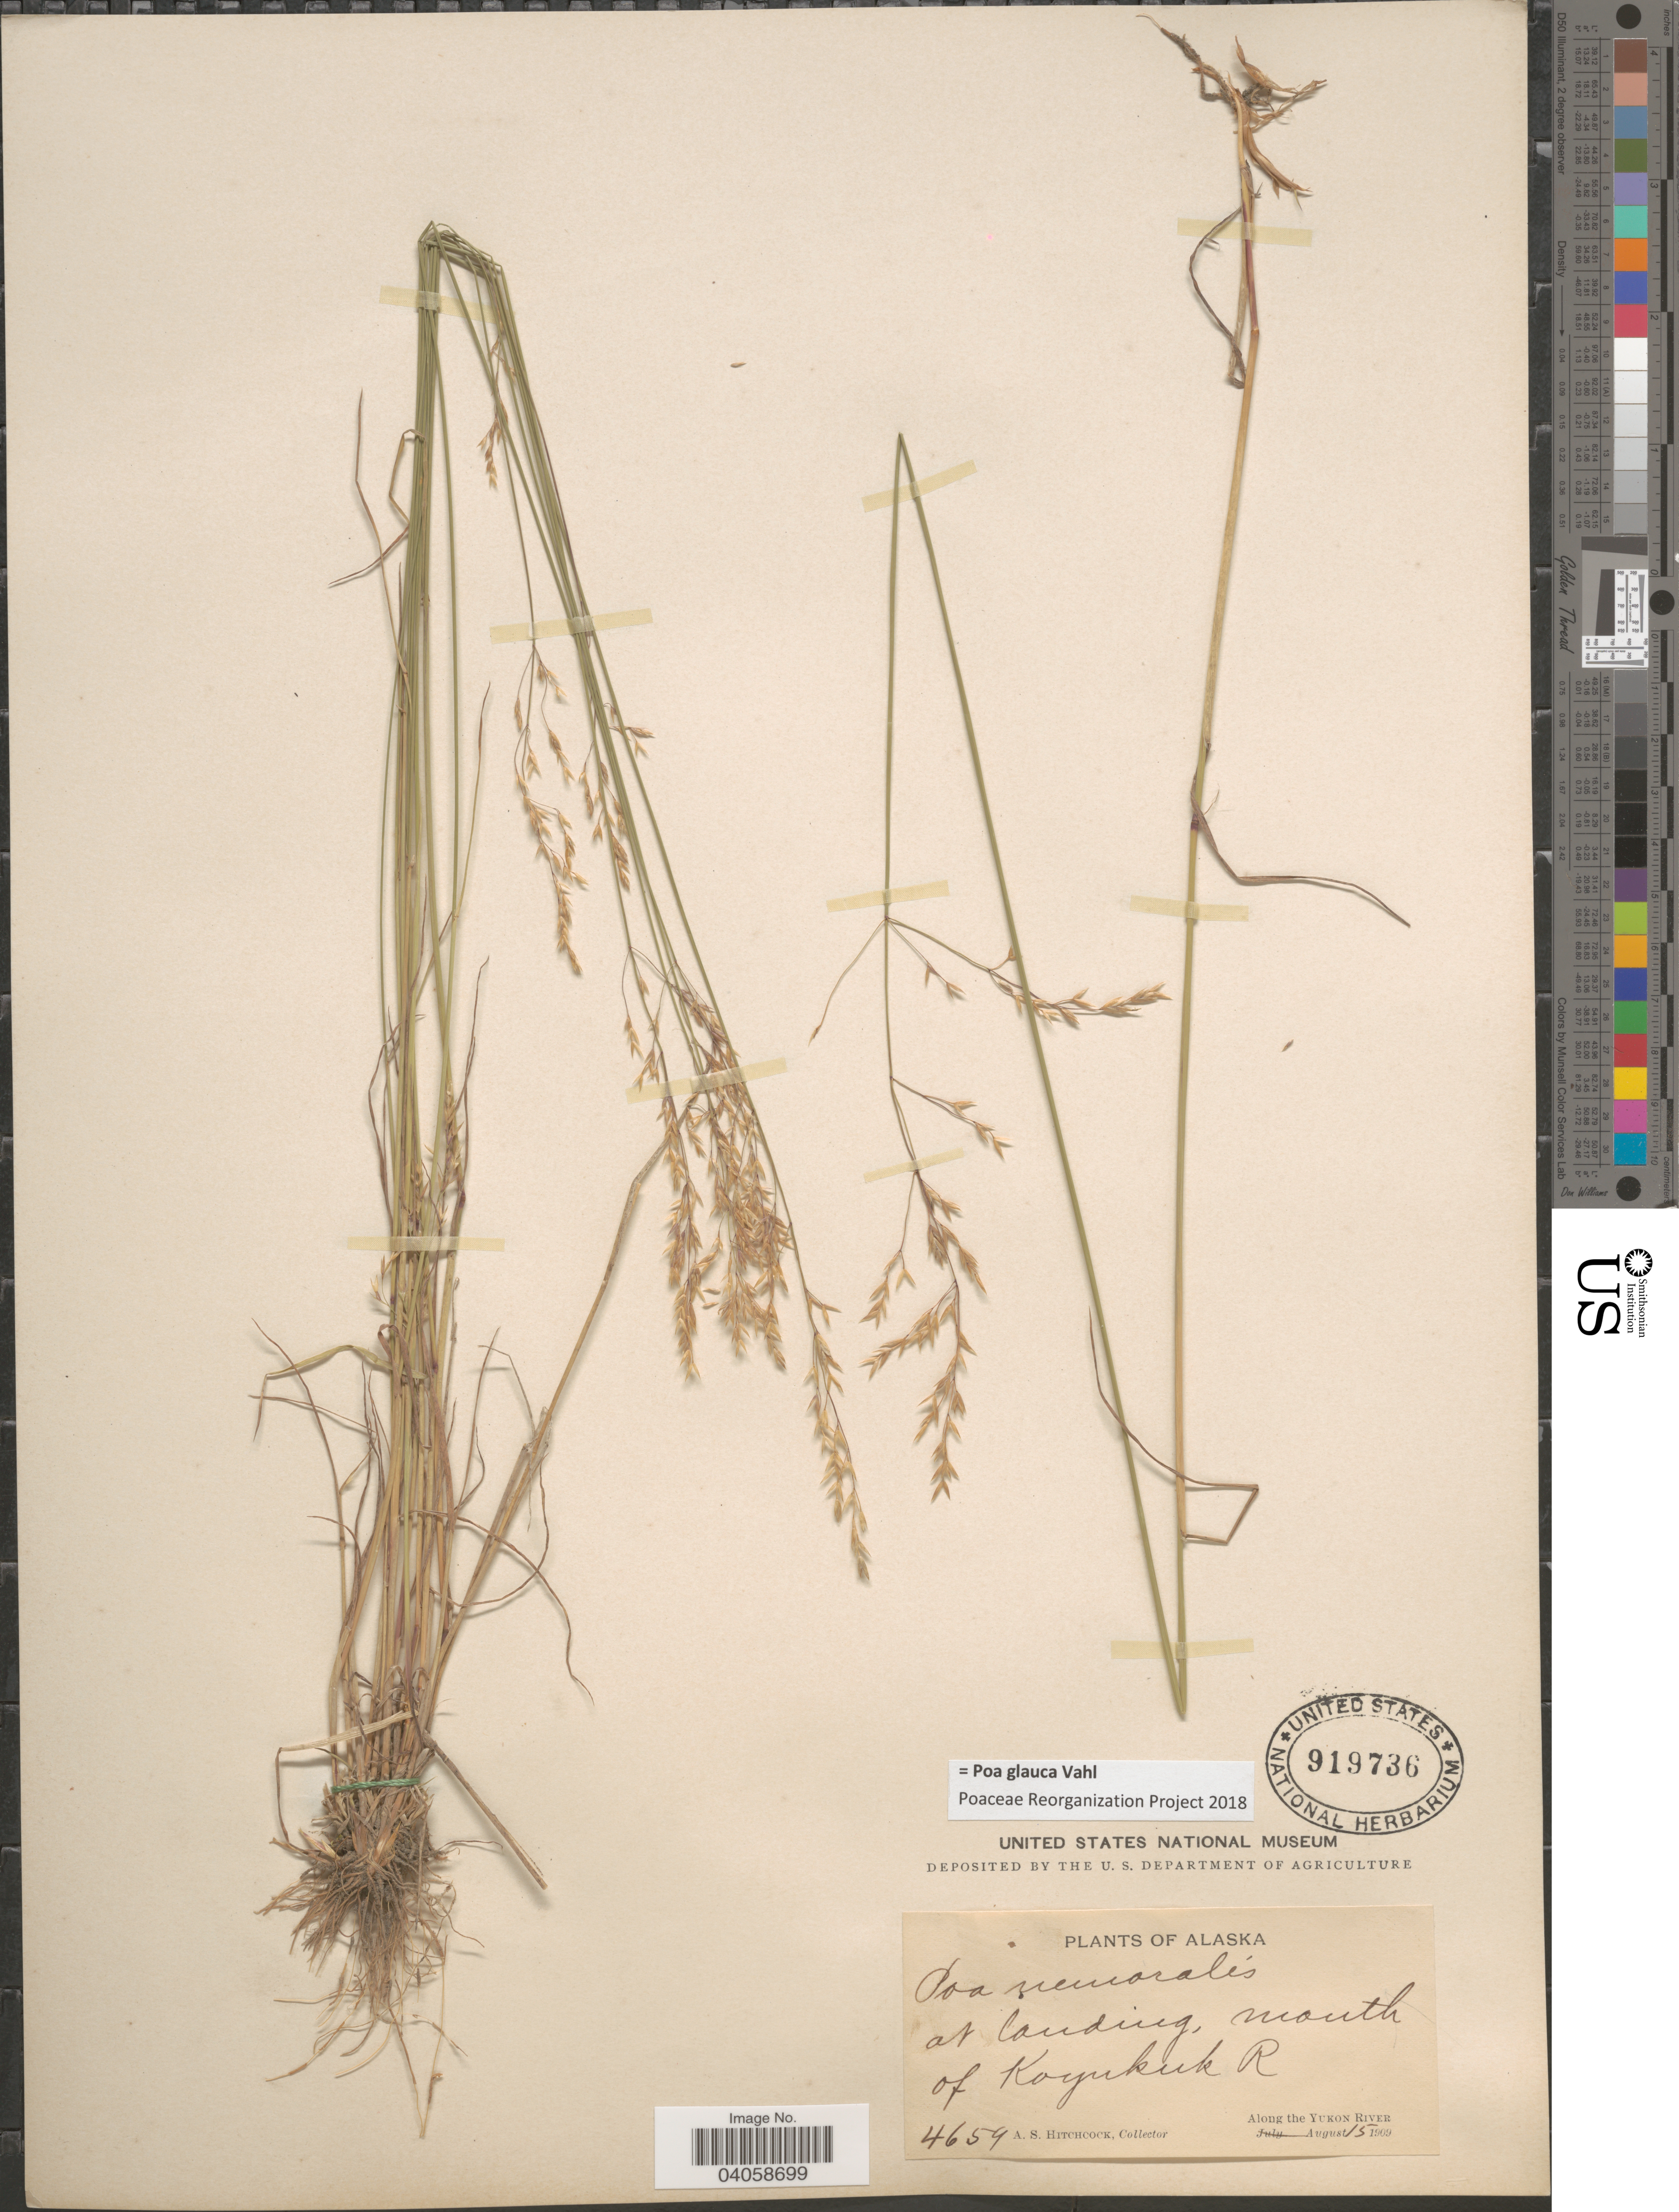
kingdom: Plantae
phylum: Tracheophyta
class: Liliopsida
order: Poales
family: Poaceae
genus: Poa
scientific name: Poa glauca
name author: Vahl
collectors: A. S. Hitchcock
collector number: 4659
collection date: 1909-08-15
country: United States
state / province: Alaska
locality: At landing, mouth of Koyukuk R. Along the Yukon River.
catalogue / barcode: US 919736